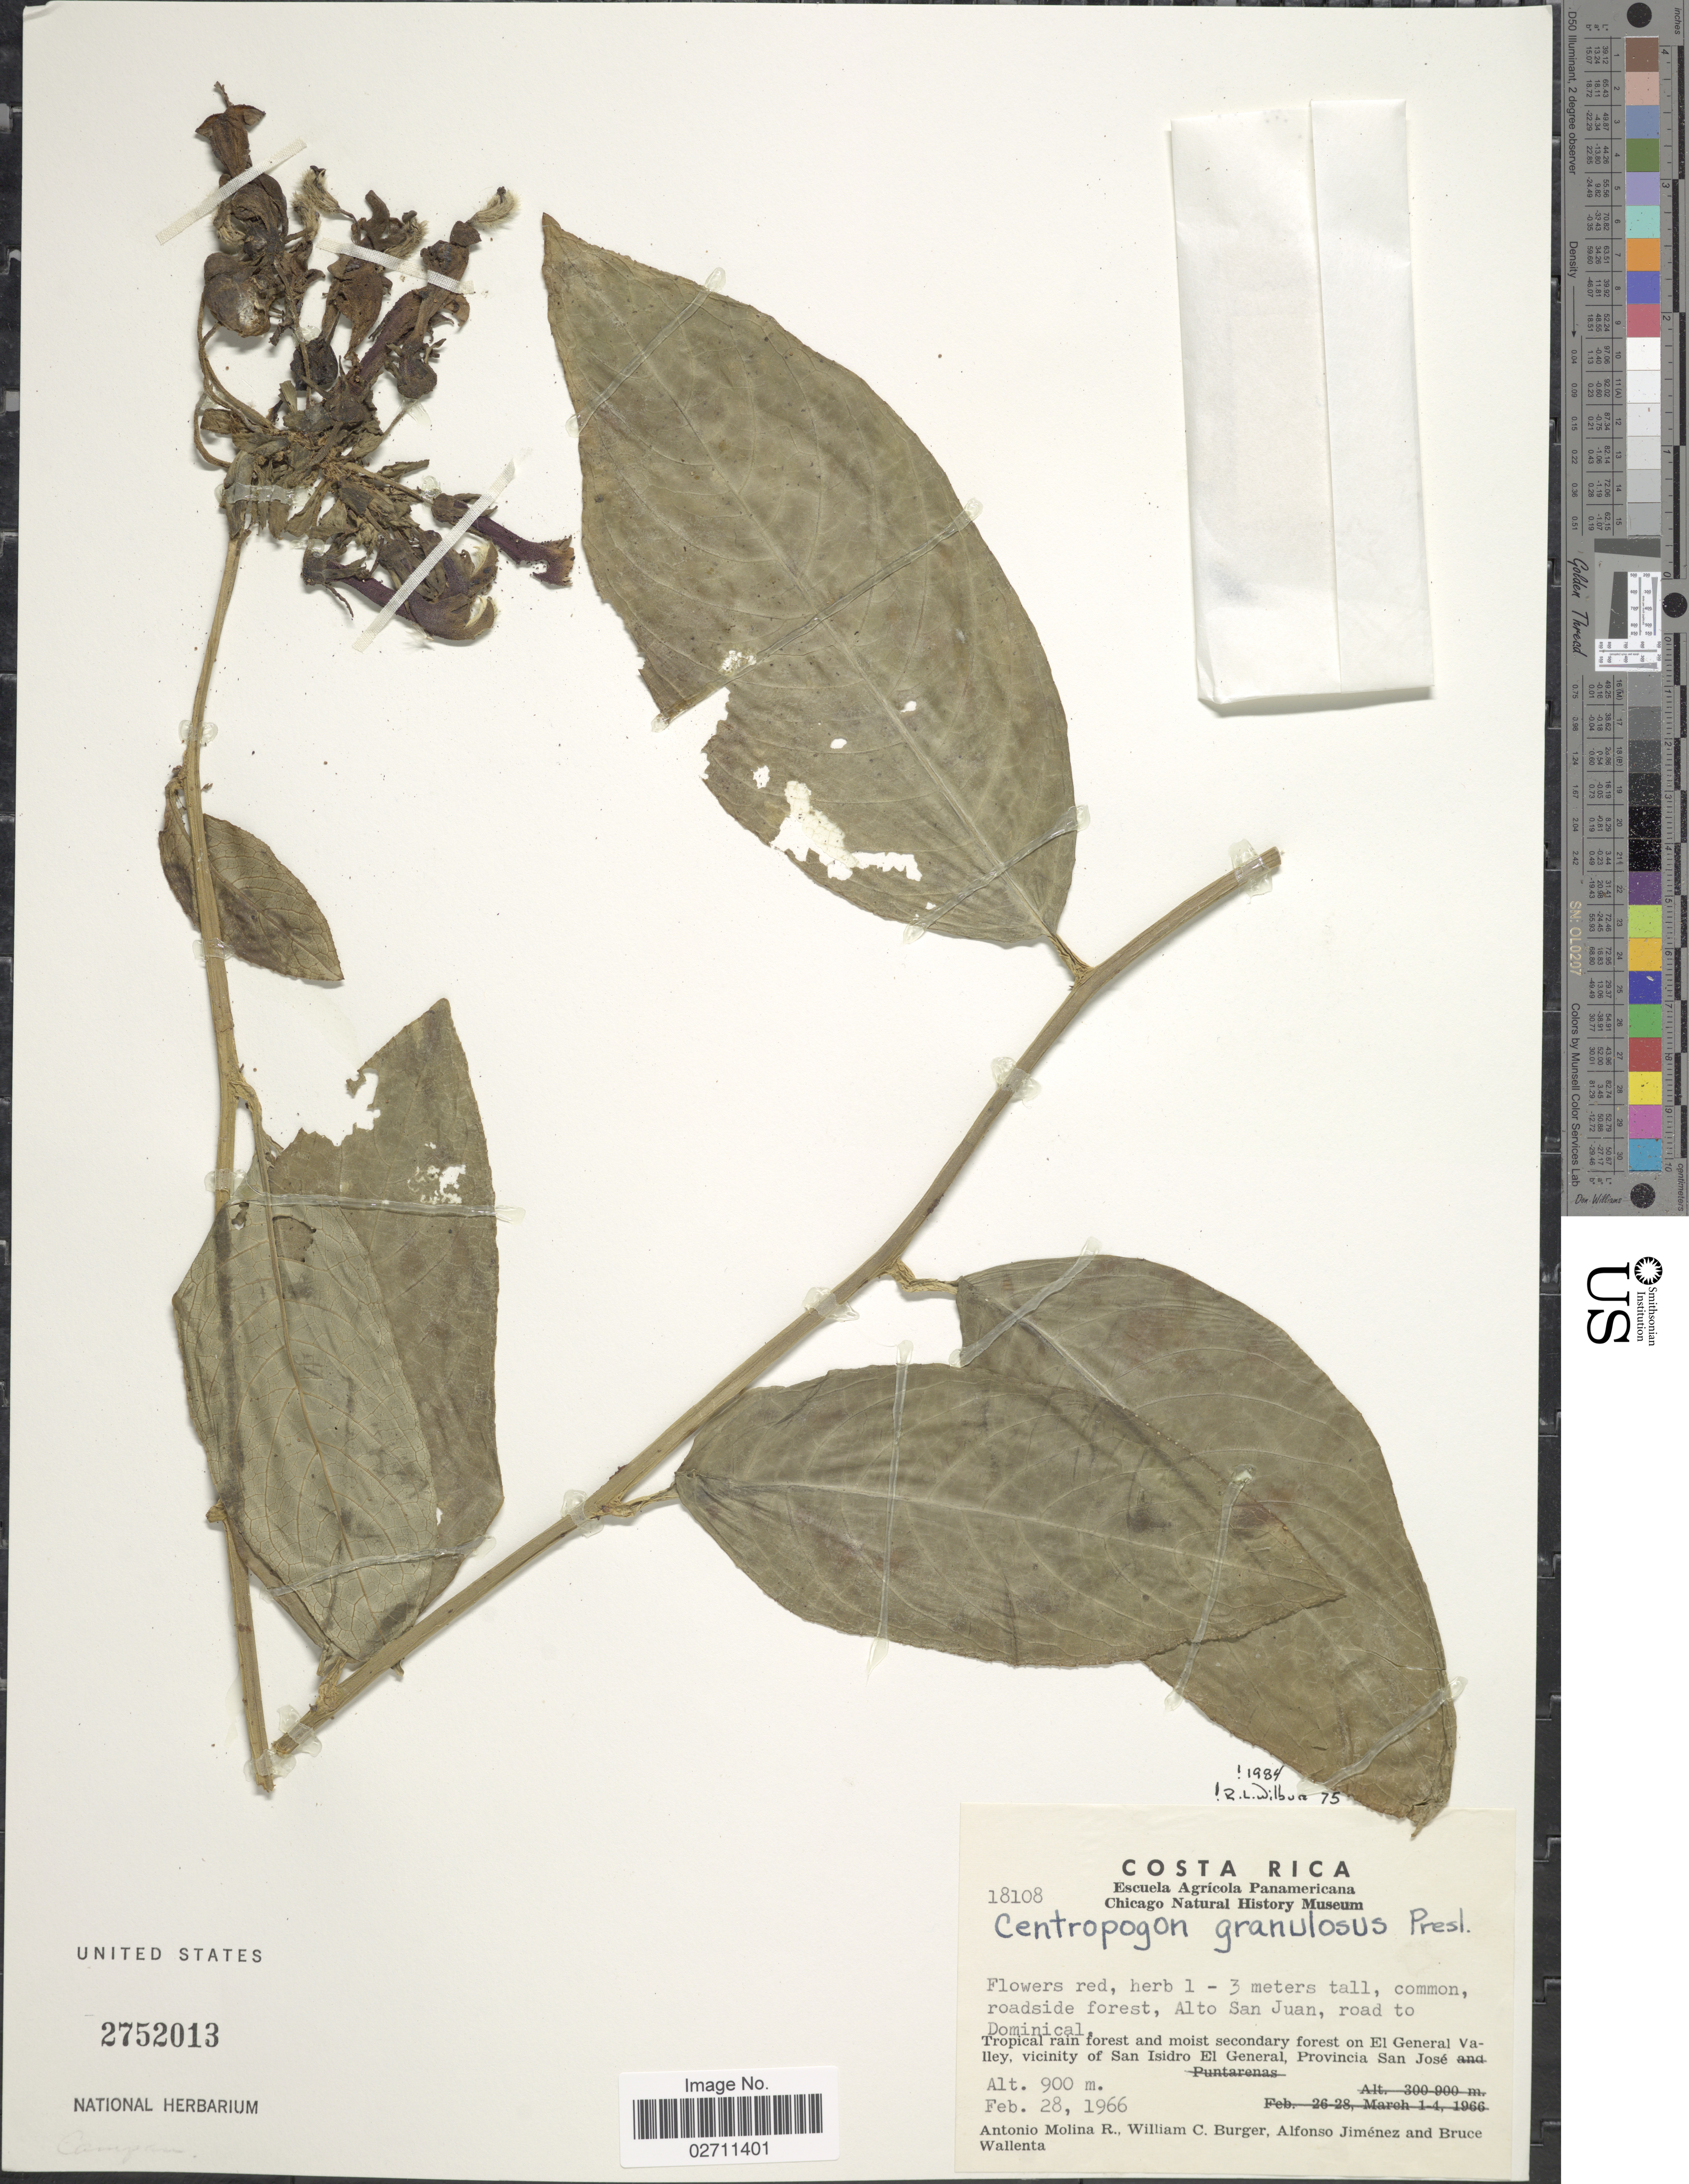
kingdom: Plantae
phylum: Tracheophyta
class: Magnoliopsida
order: Asterales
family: Campanulaceae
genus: Centropogon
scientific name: Centropogon granulosus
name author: C. Presl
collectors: A. Molina R., W. Burger, A. Jiménez & B. Wallenta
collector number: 18108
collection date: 1966-02-28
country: Costa Rica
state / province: San José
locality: Common, roadside forest, Alto San Juan, road to Dominical, Tropical rain forest and moist secondary forest on El General Valley, vicinity of San Isiro El General.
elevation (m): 900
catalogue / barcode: US 2752013